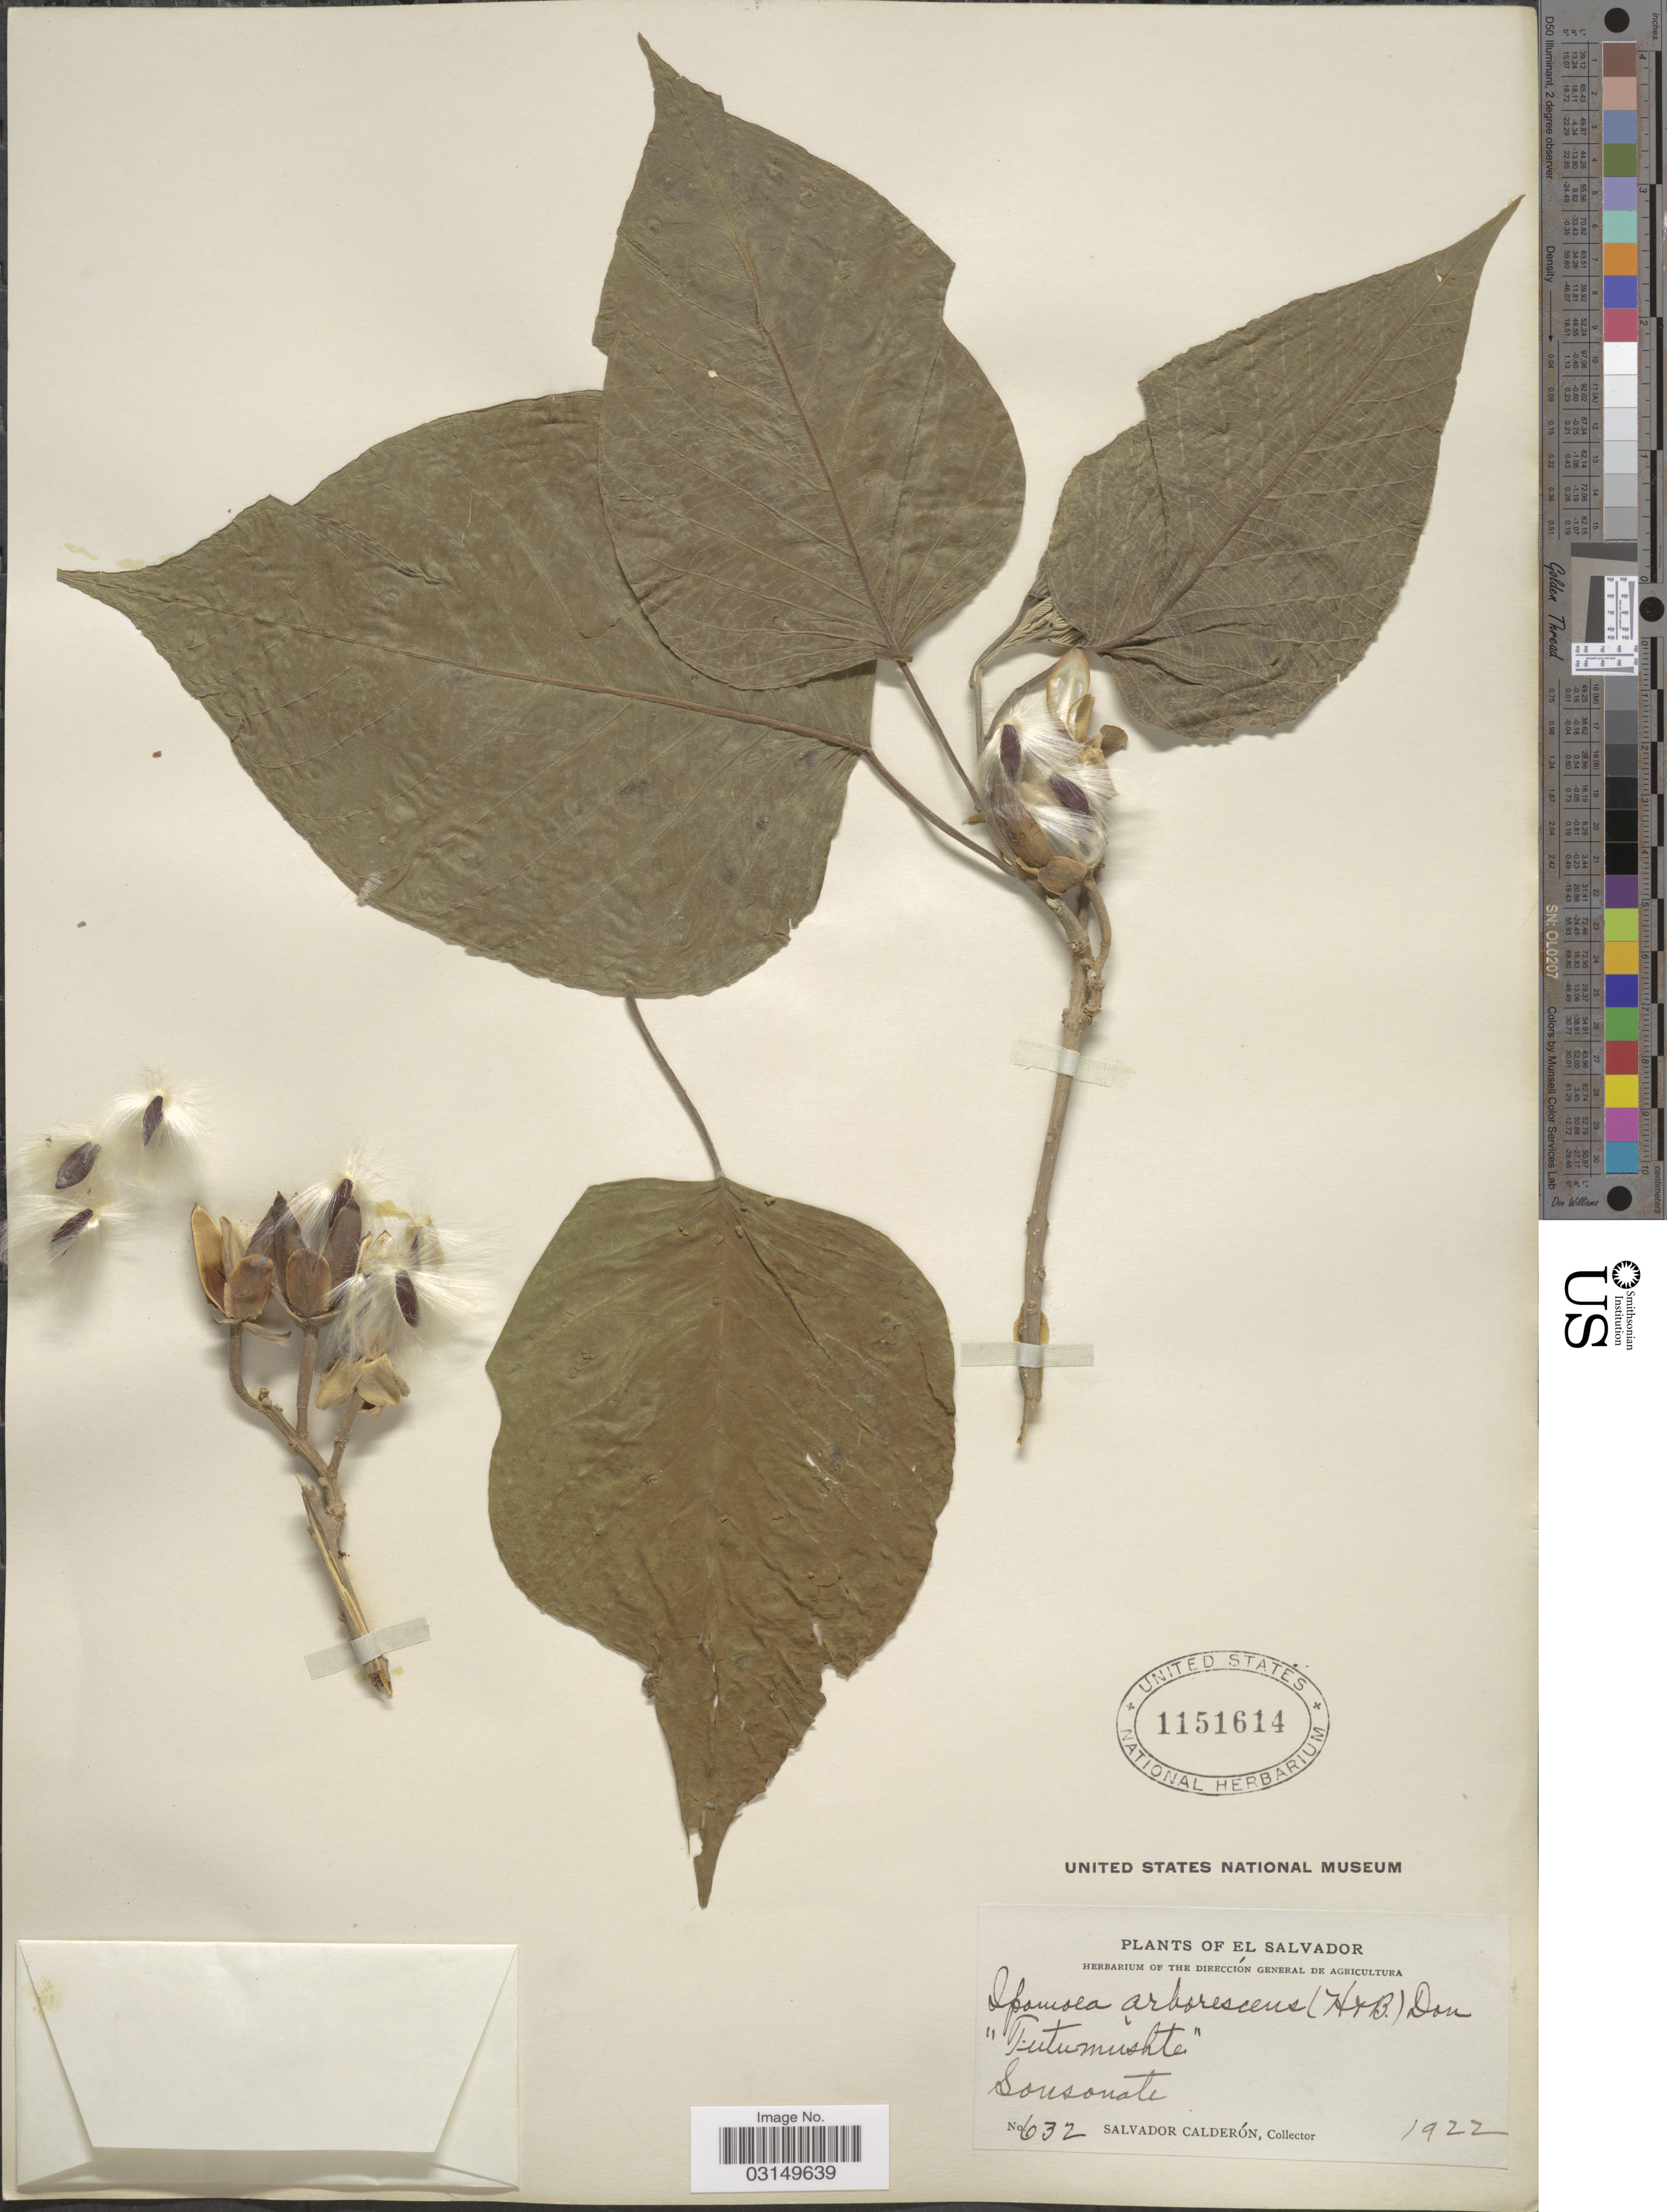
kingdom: Plantae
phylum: Tracheophyta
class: Magnoliopsida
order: Solanales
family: Convolvulaceae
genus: Ipomoea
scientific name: Ipomoea arborescens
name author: (Humb. & Bonpl. ex Willd.) G. Don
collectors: S. Calderón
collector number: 632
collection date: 1922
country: El Salvador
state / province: Sonsonate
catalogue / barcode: US 1151614